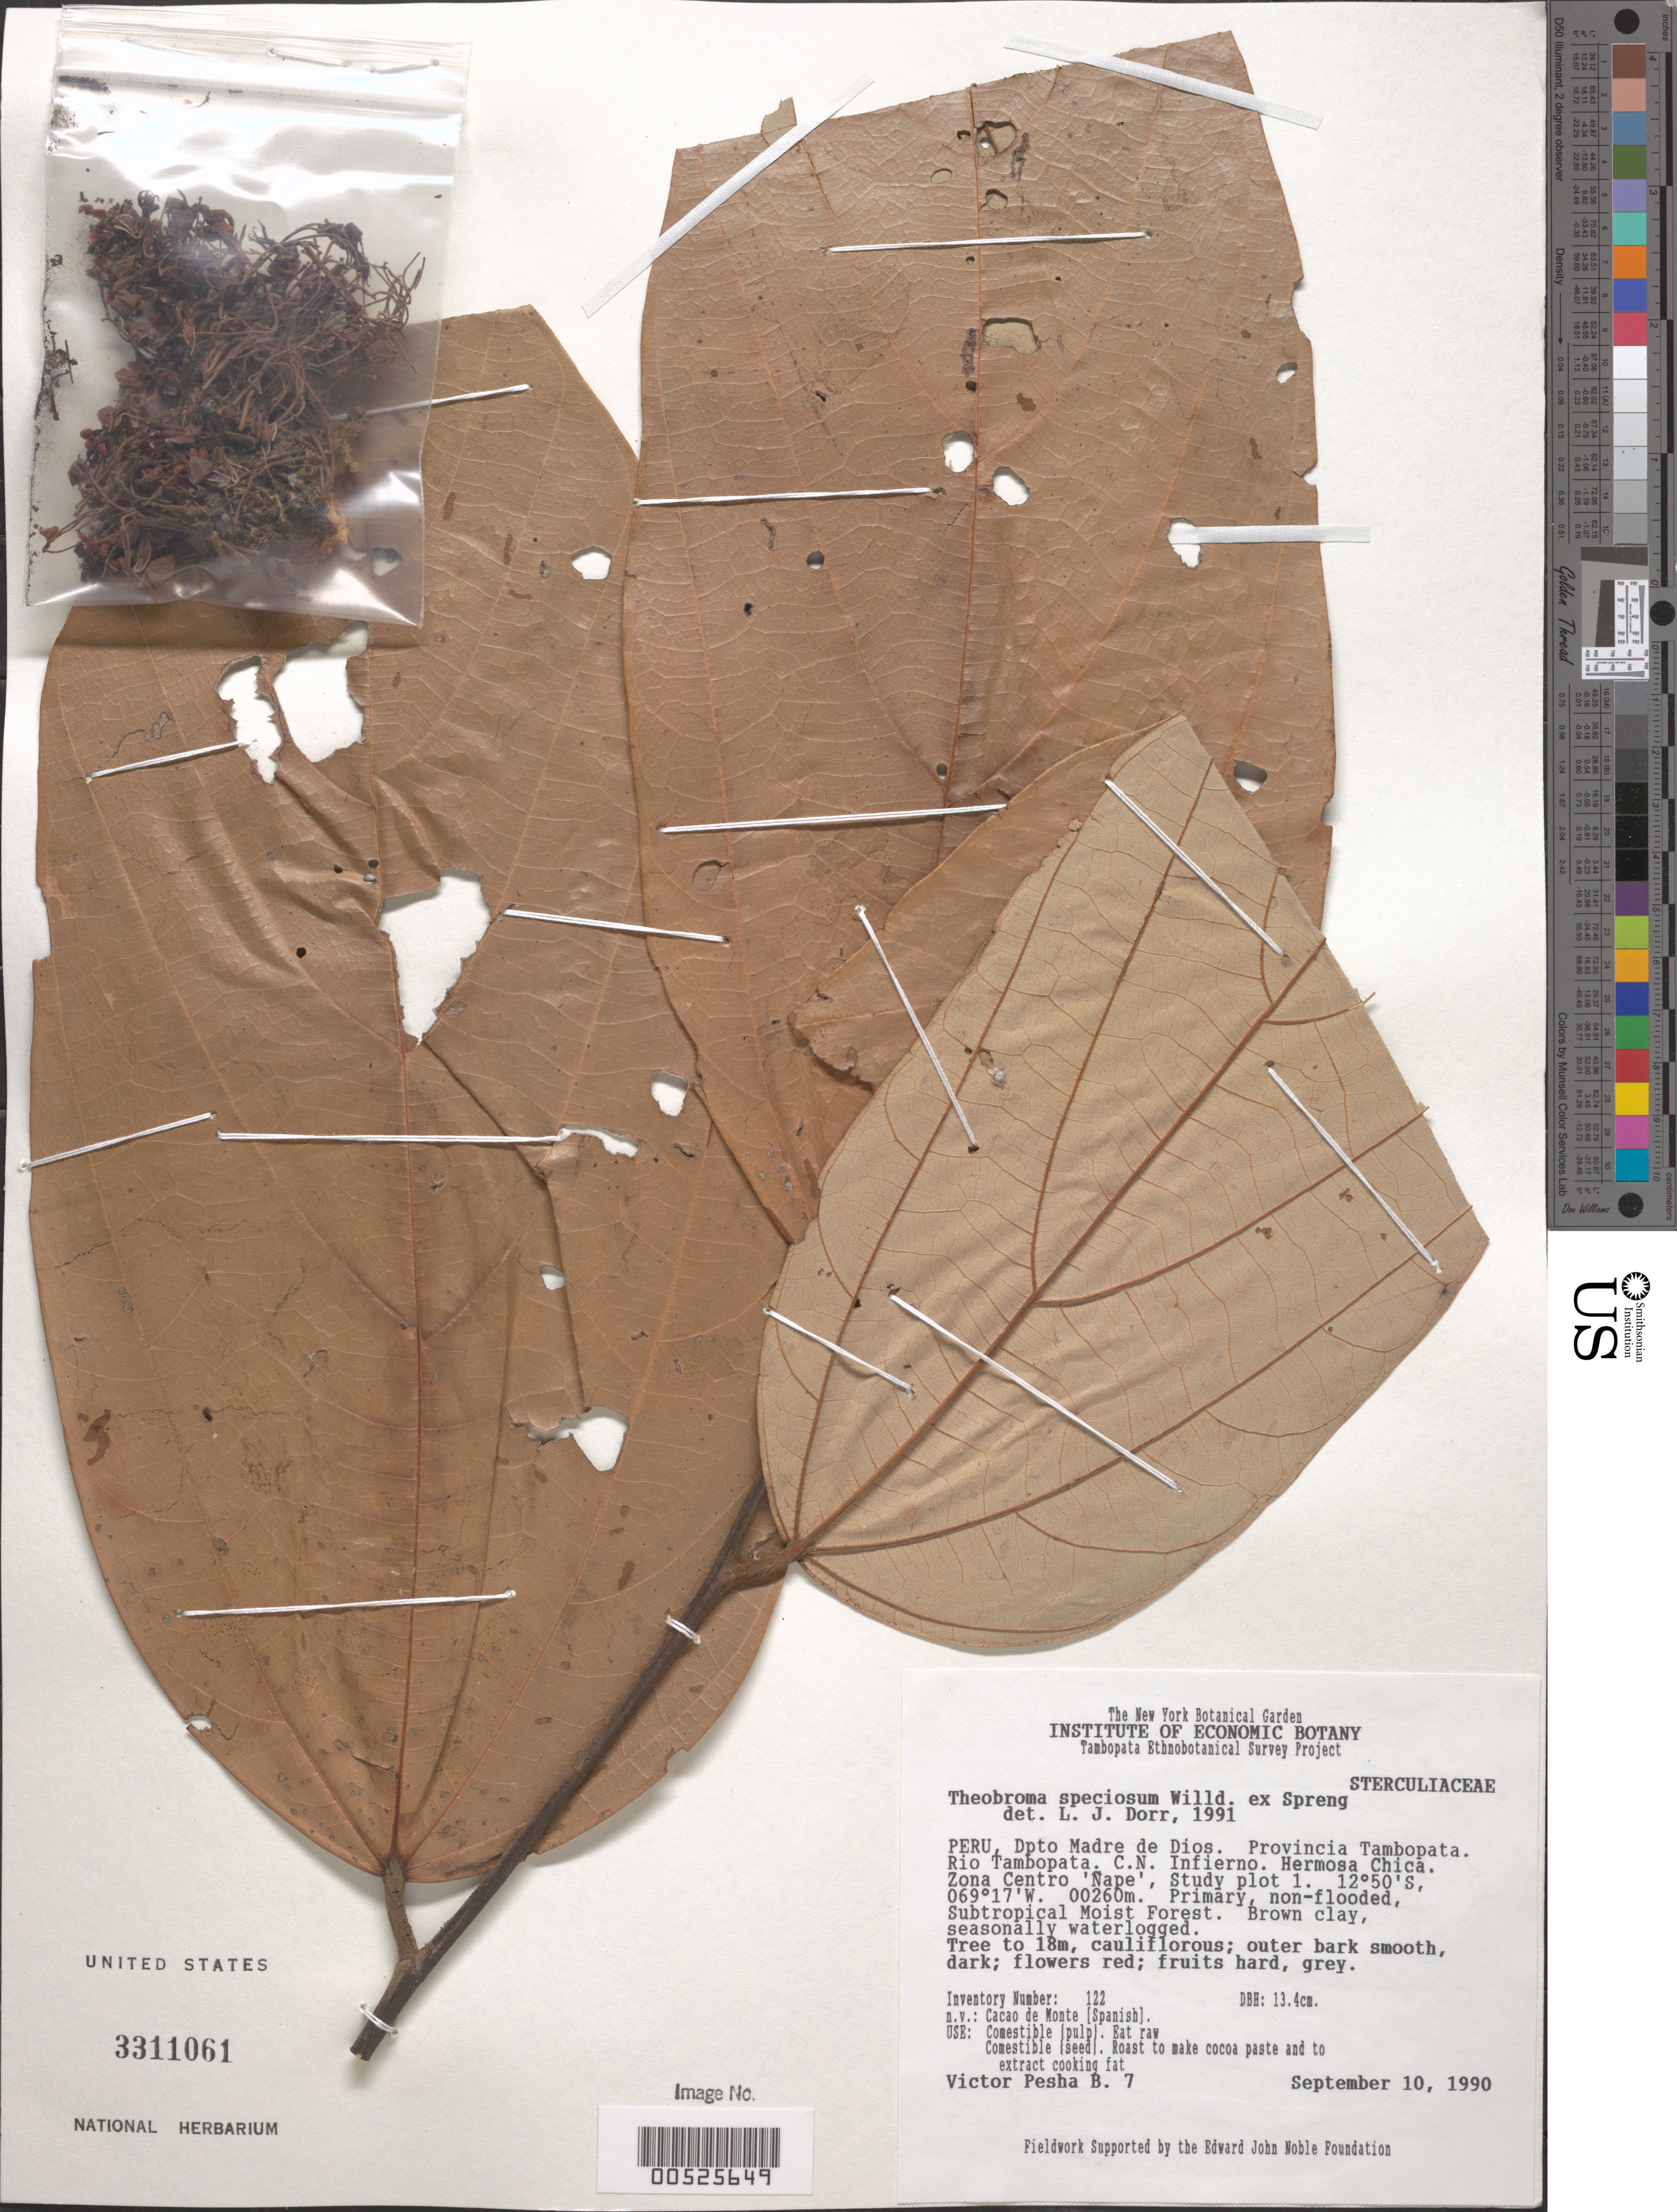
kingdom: Plantae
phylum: Tracheophyta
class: Magnoliopsida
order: Malvales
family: Malvaceae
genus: Theobroma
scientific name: Theobroma speciosum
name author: Willd. ex Spreng.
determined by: Dorr, L. J., (BOT), Smithsonian Institution - National Museum of Natural History (UNITED STATES)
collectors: V. Pesha B.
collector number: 7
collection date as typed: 10 Sep 1990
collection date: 1990-09-10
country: Peru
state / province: Madre de Dios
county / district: Tambopata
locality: Rio Tambopata. C.N. Infierno. Hermosa Chica. Zona Centro "Nape"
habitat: Subtropical moist forest. Brown clay, seasonally waterlogged.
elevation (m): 260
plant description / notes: Common name: Cacao de Monte; Common name language: Spanish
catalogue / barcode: US 3311061